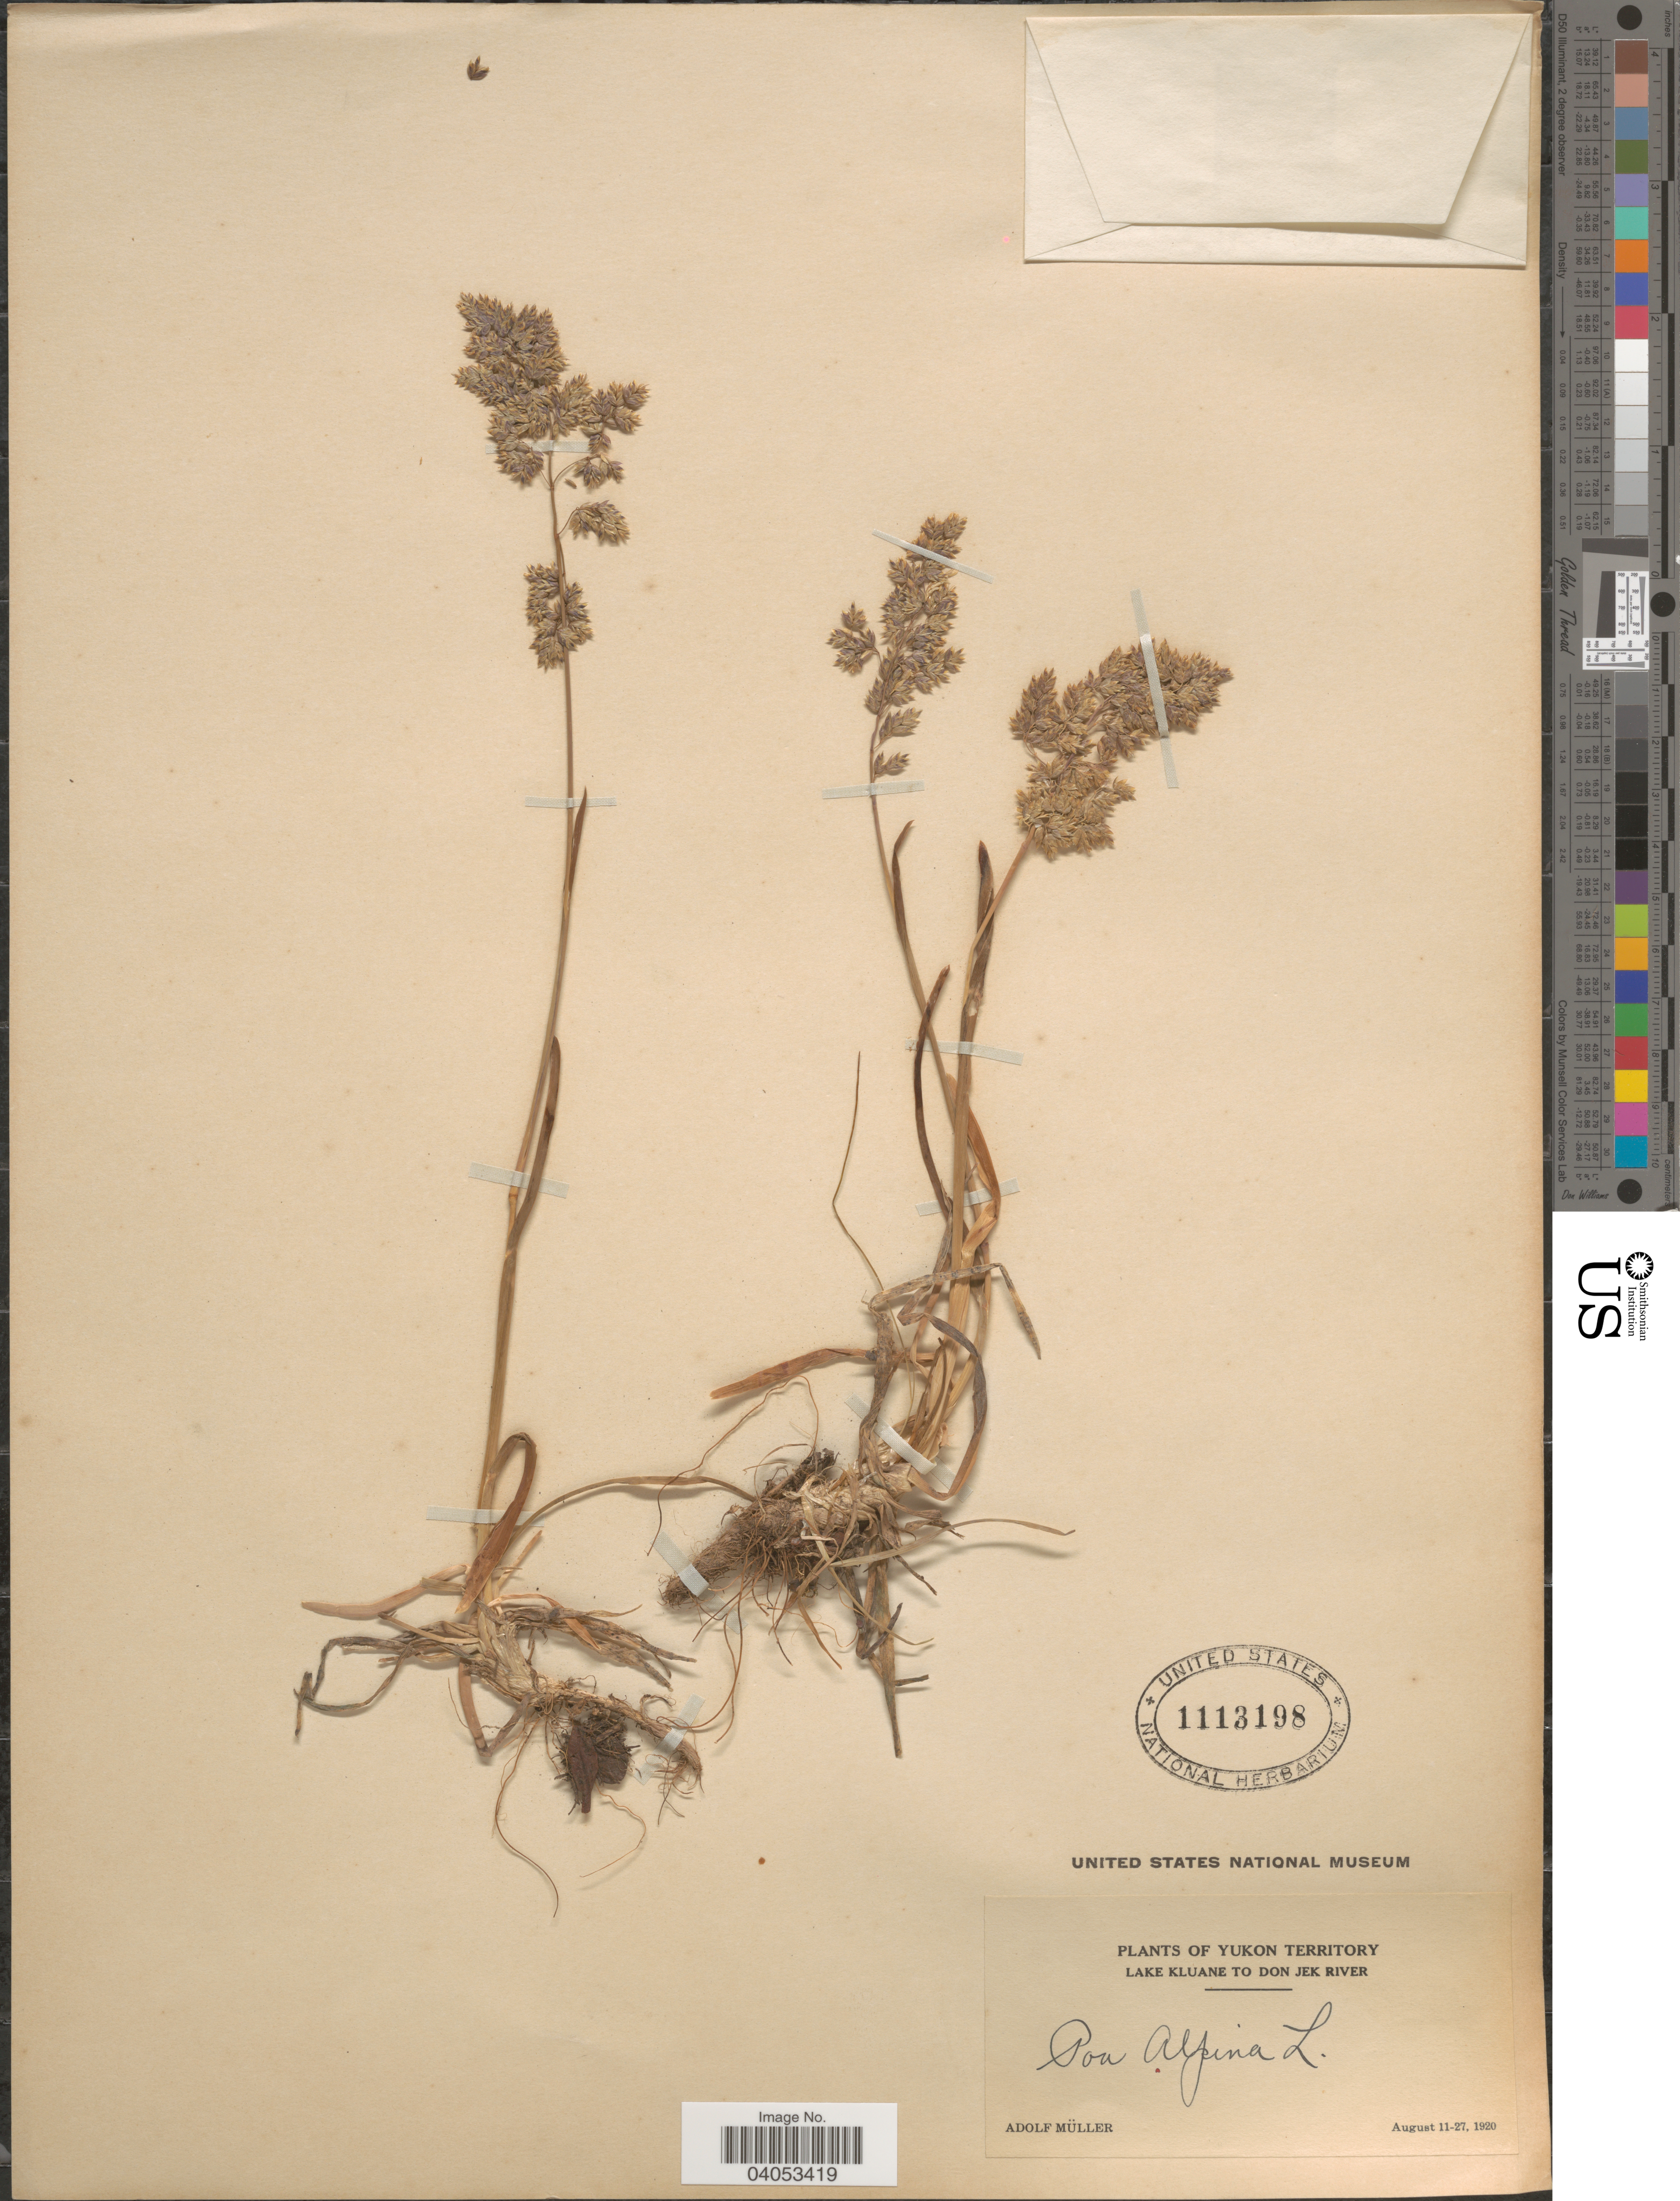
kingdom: Plantae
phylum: Tracheophyta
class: Liliopsida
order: Poales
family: Poaceae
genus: Poa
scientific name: Poa alpina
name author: L.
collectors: A. Muller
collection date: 1920-08-11/1920-08-27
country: Canada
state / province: Yukon Territory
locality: Lake Kluane to Don Jek River.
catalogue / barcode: US 1113198